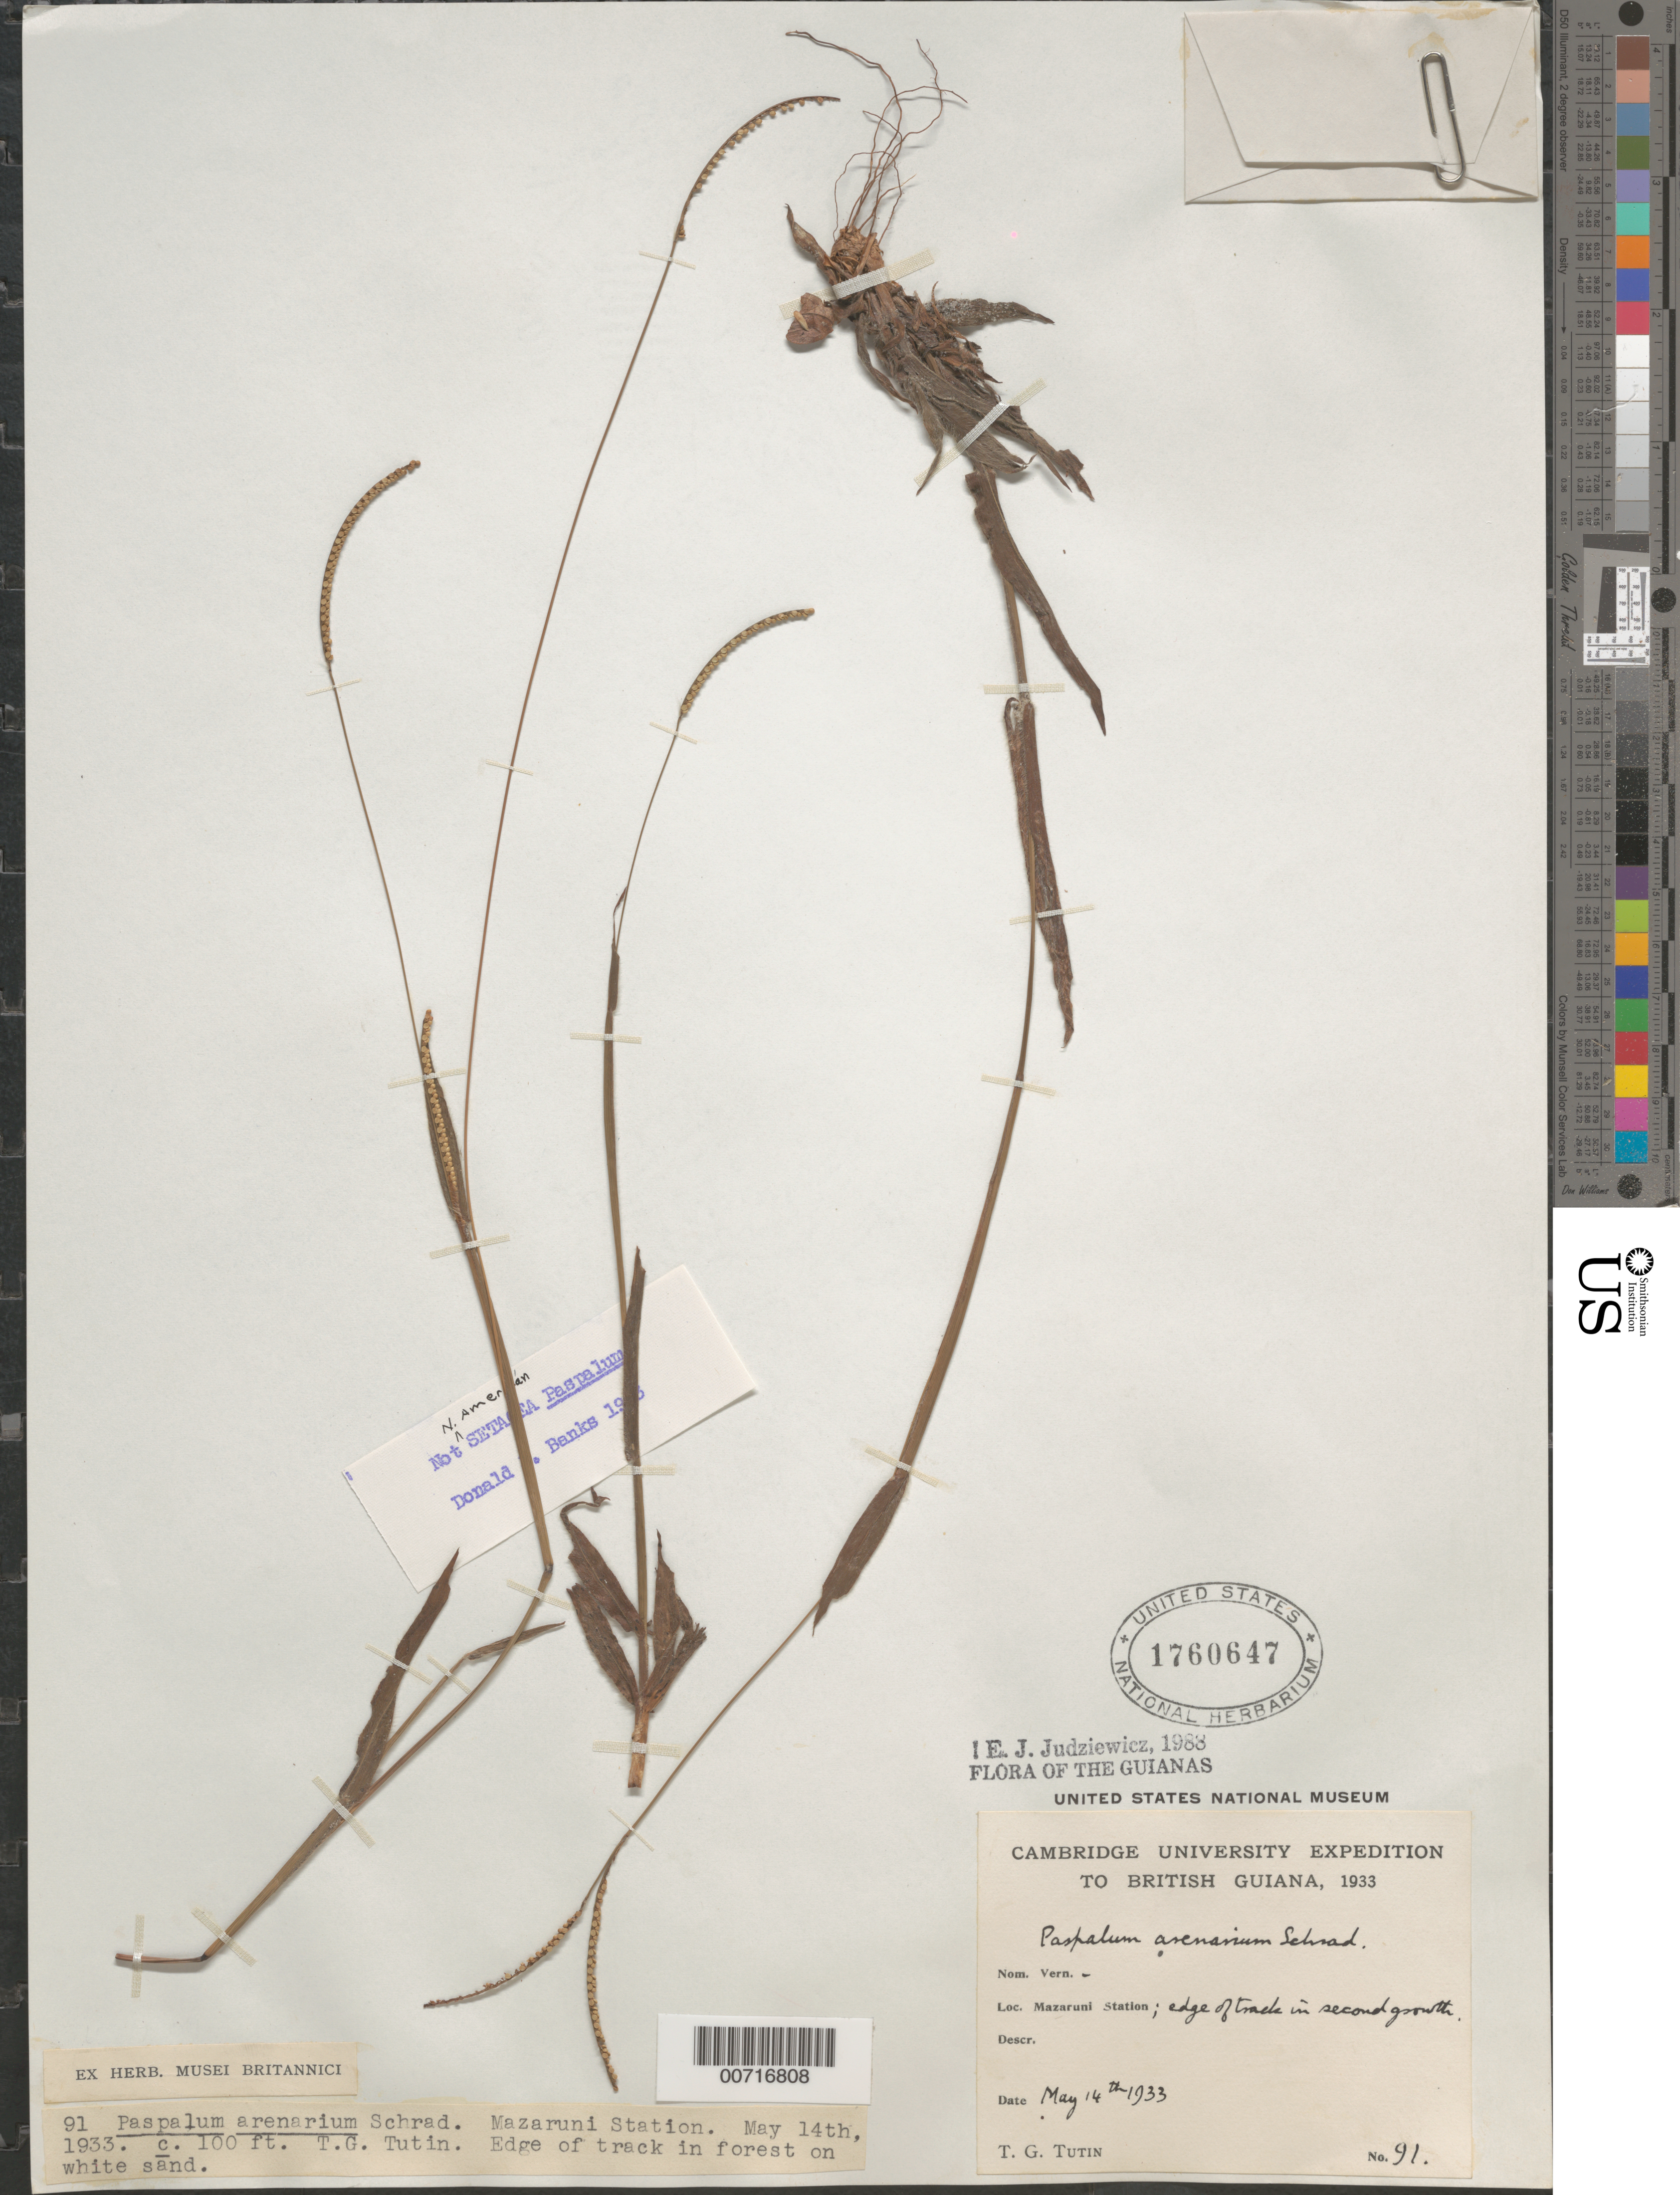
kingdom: Plantae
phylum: Tracheophyta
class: Liliopsida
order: Poales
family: Poaceae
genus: Paspalum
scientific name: Paspalum arenarium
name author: Schrad.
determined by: Judziewicz, E. J.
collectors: T. G. Tutin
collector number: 91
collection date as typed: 14-May-33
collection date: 1933-05-14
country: Guyana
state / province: Cuyuni-Mazaruni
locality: Mazaruni Station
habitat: White sand, edge of track in forest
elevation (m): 30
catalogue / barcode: US 1760647